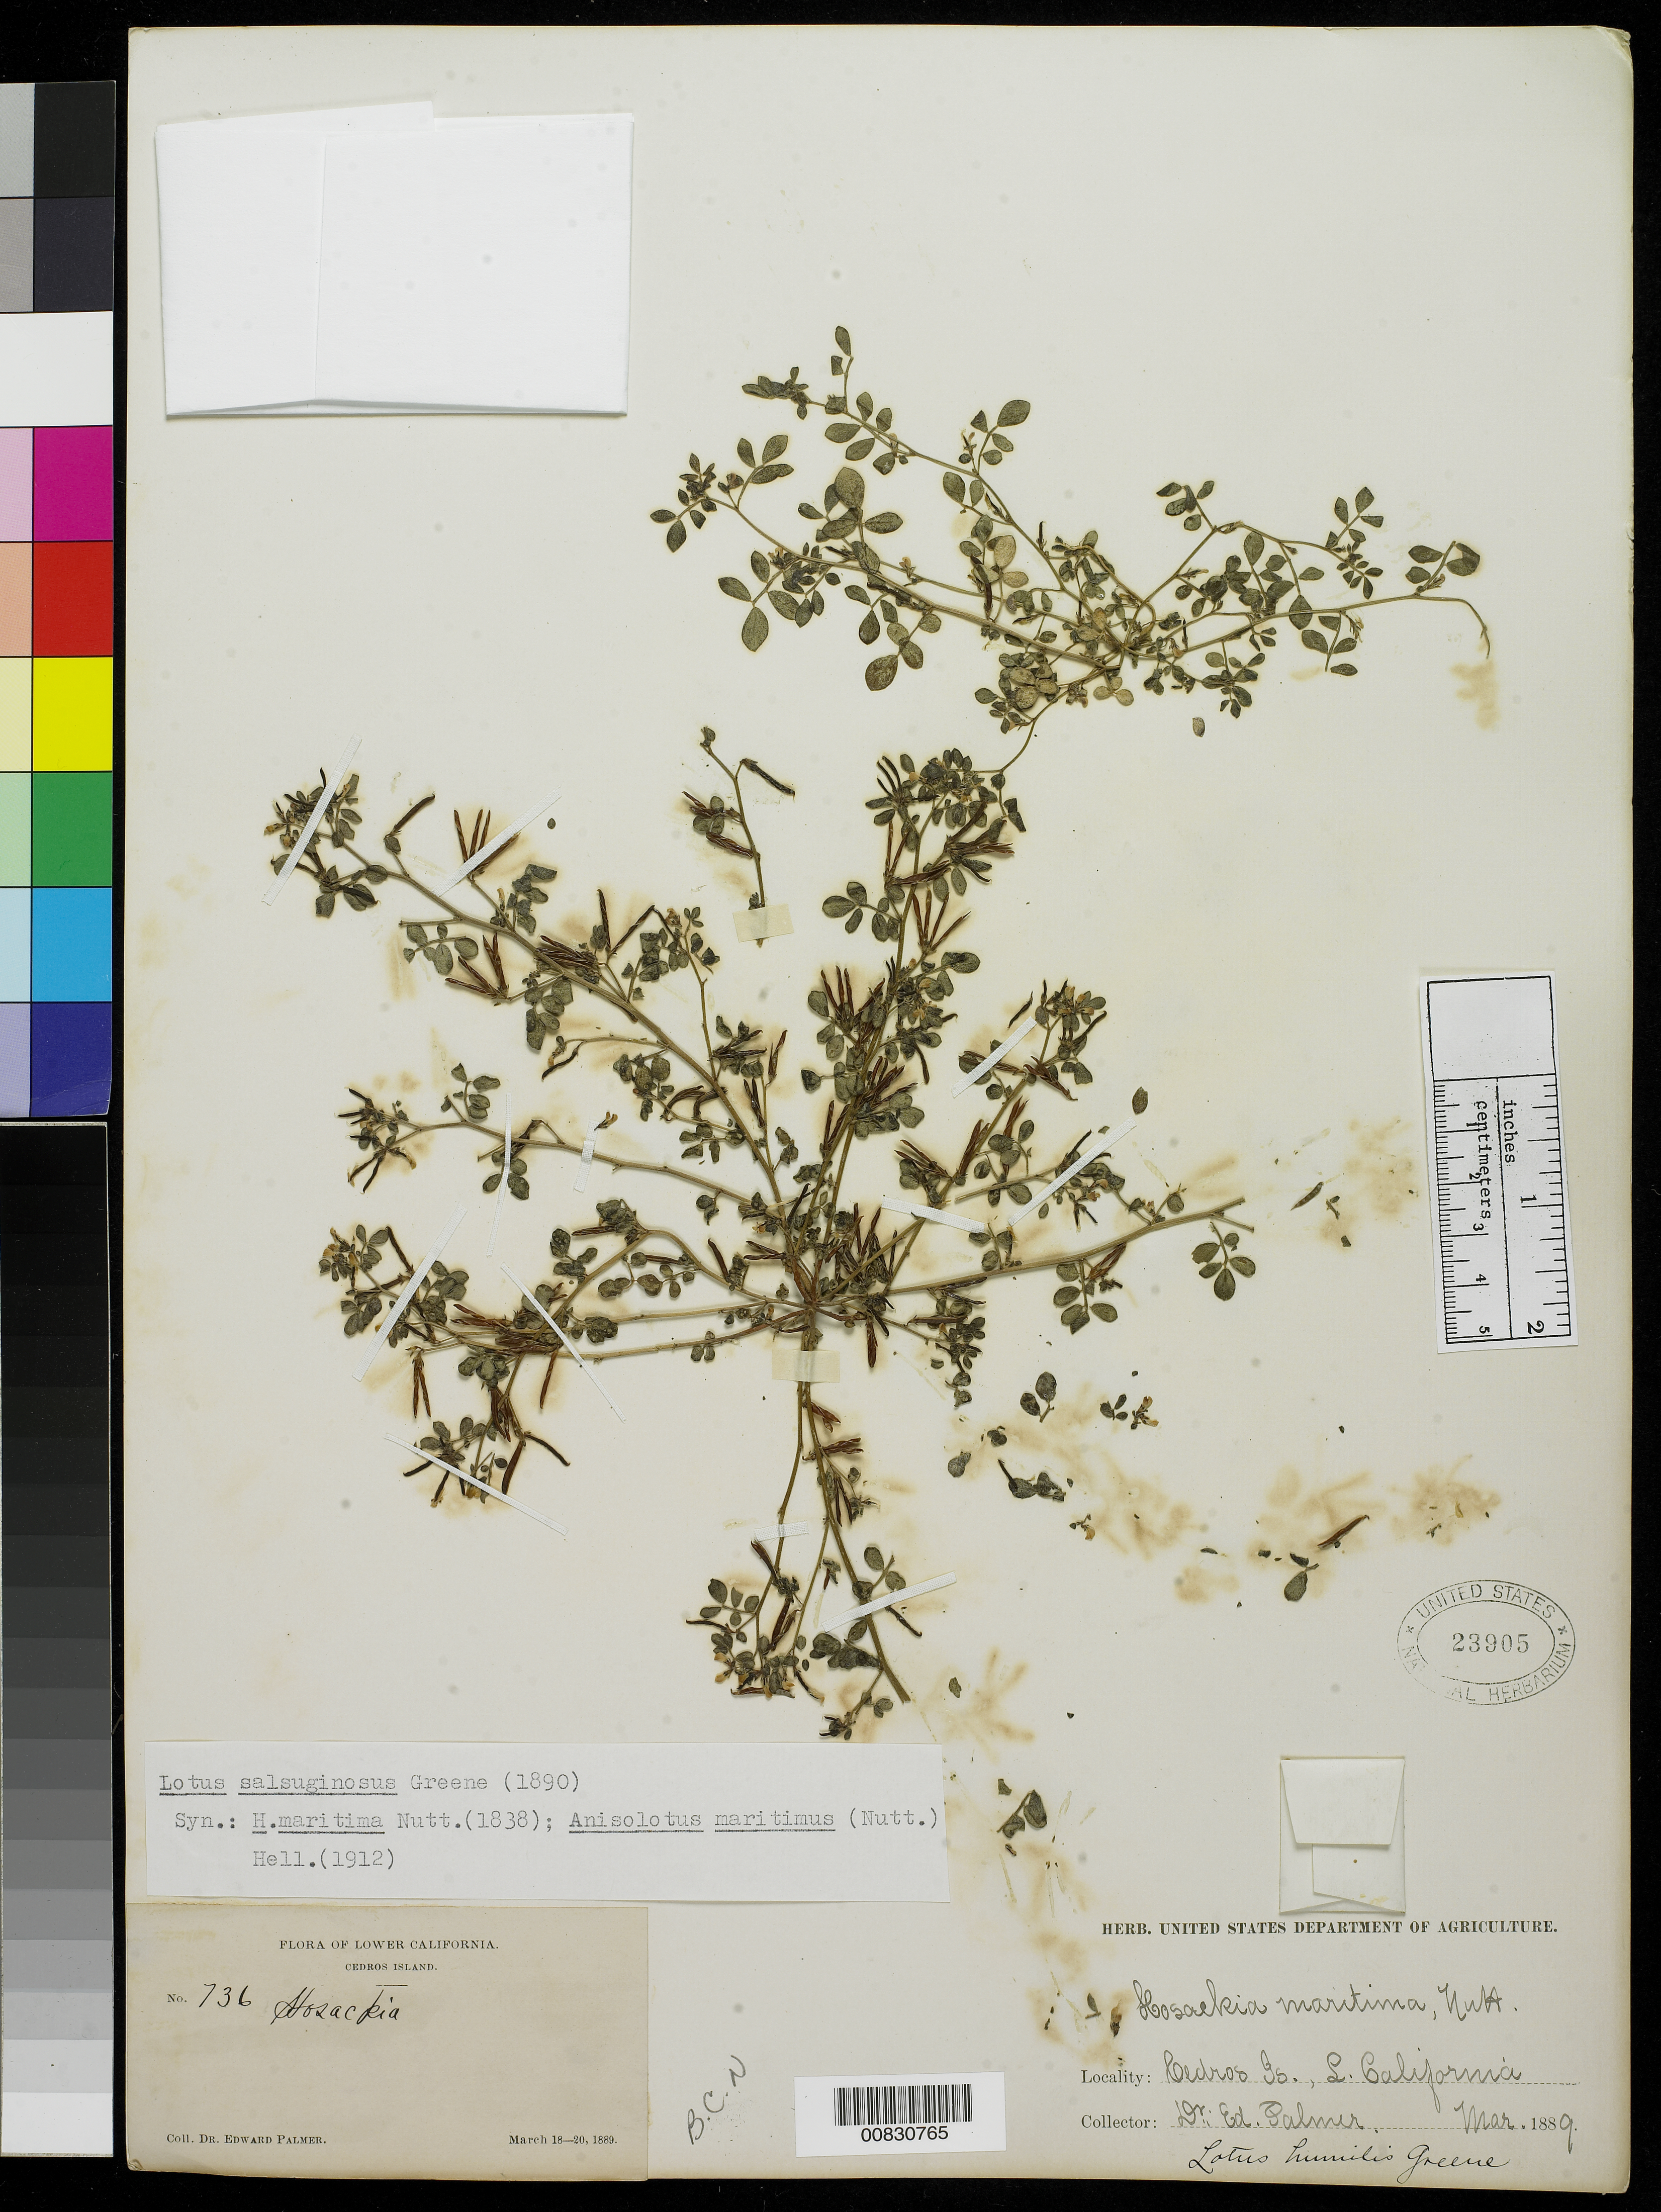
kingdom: Plantae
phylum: Tracheophyta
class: Magnoliopsida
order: Fabales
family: Fabaceae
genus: Lotus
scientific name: Lotus salsuginosus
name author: Greene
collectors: E. Palmer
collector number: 736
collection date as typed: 18 Mar 1889 to 20 Mar 1889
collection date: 1889-03-18/1889-03-20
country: Mexico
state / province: Baja California Norte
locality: Cedros Island, Baja California.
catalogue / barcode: US 23905